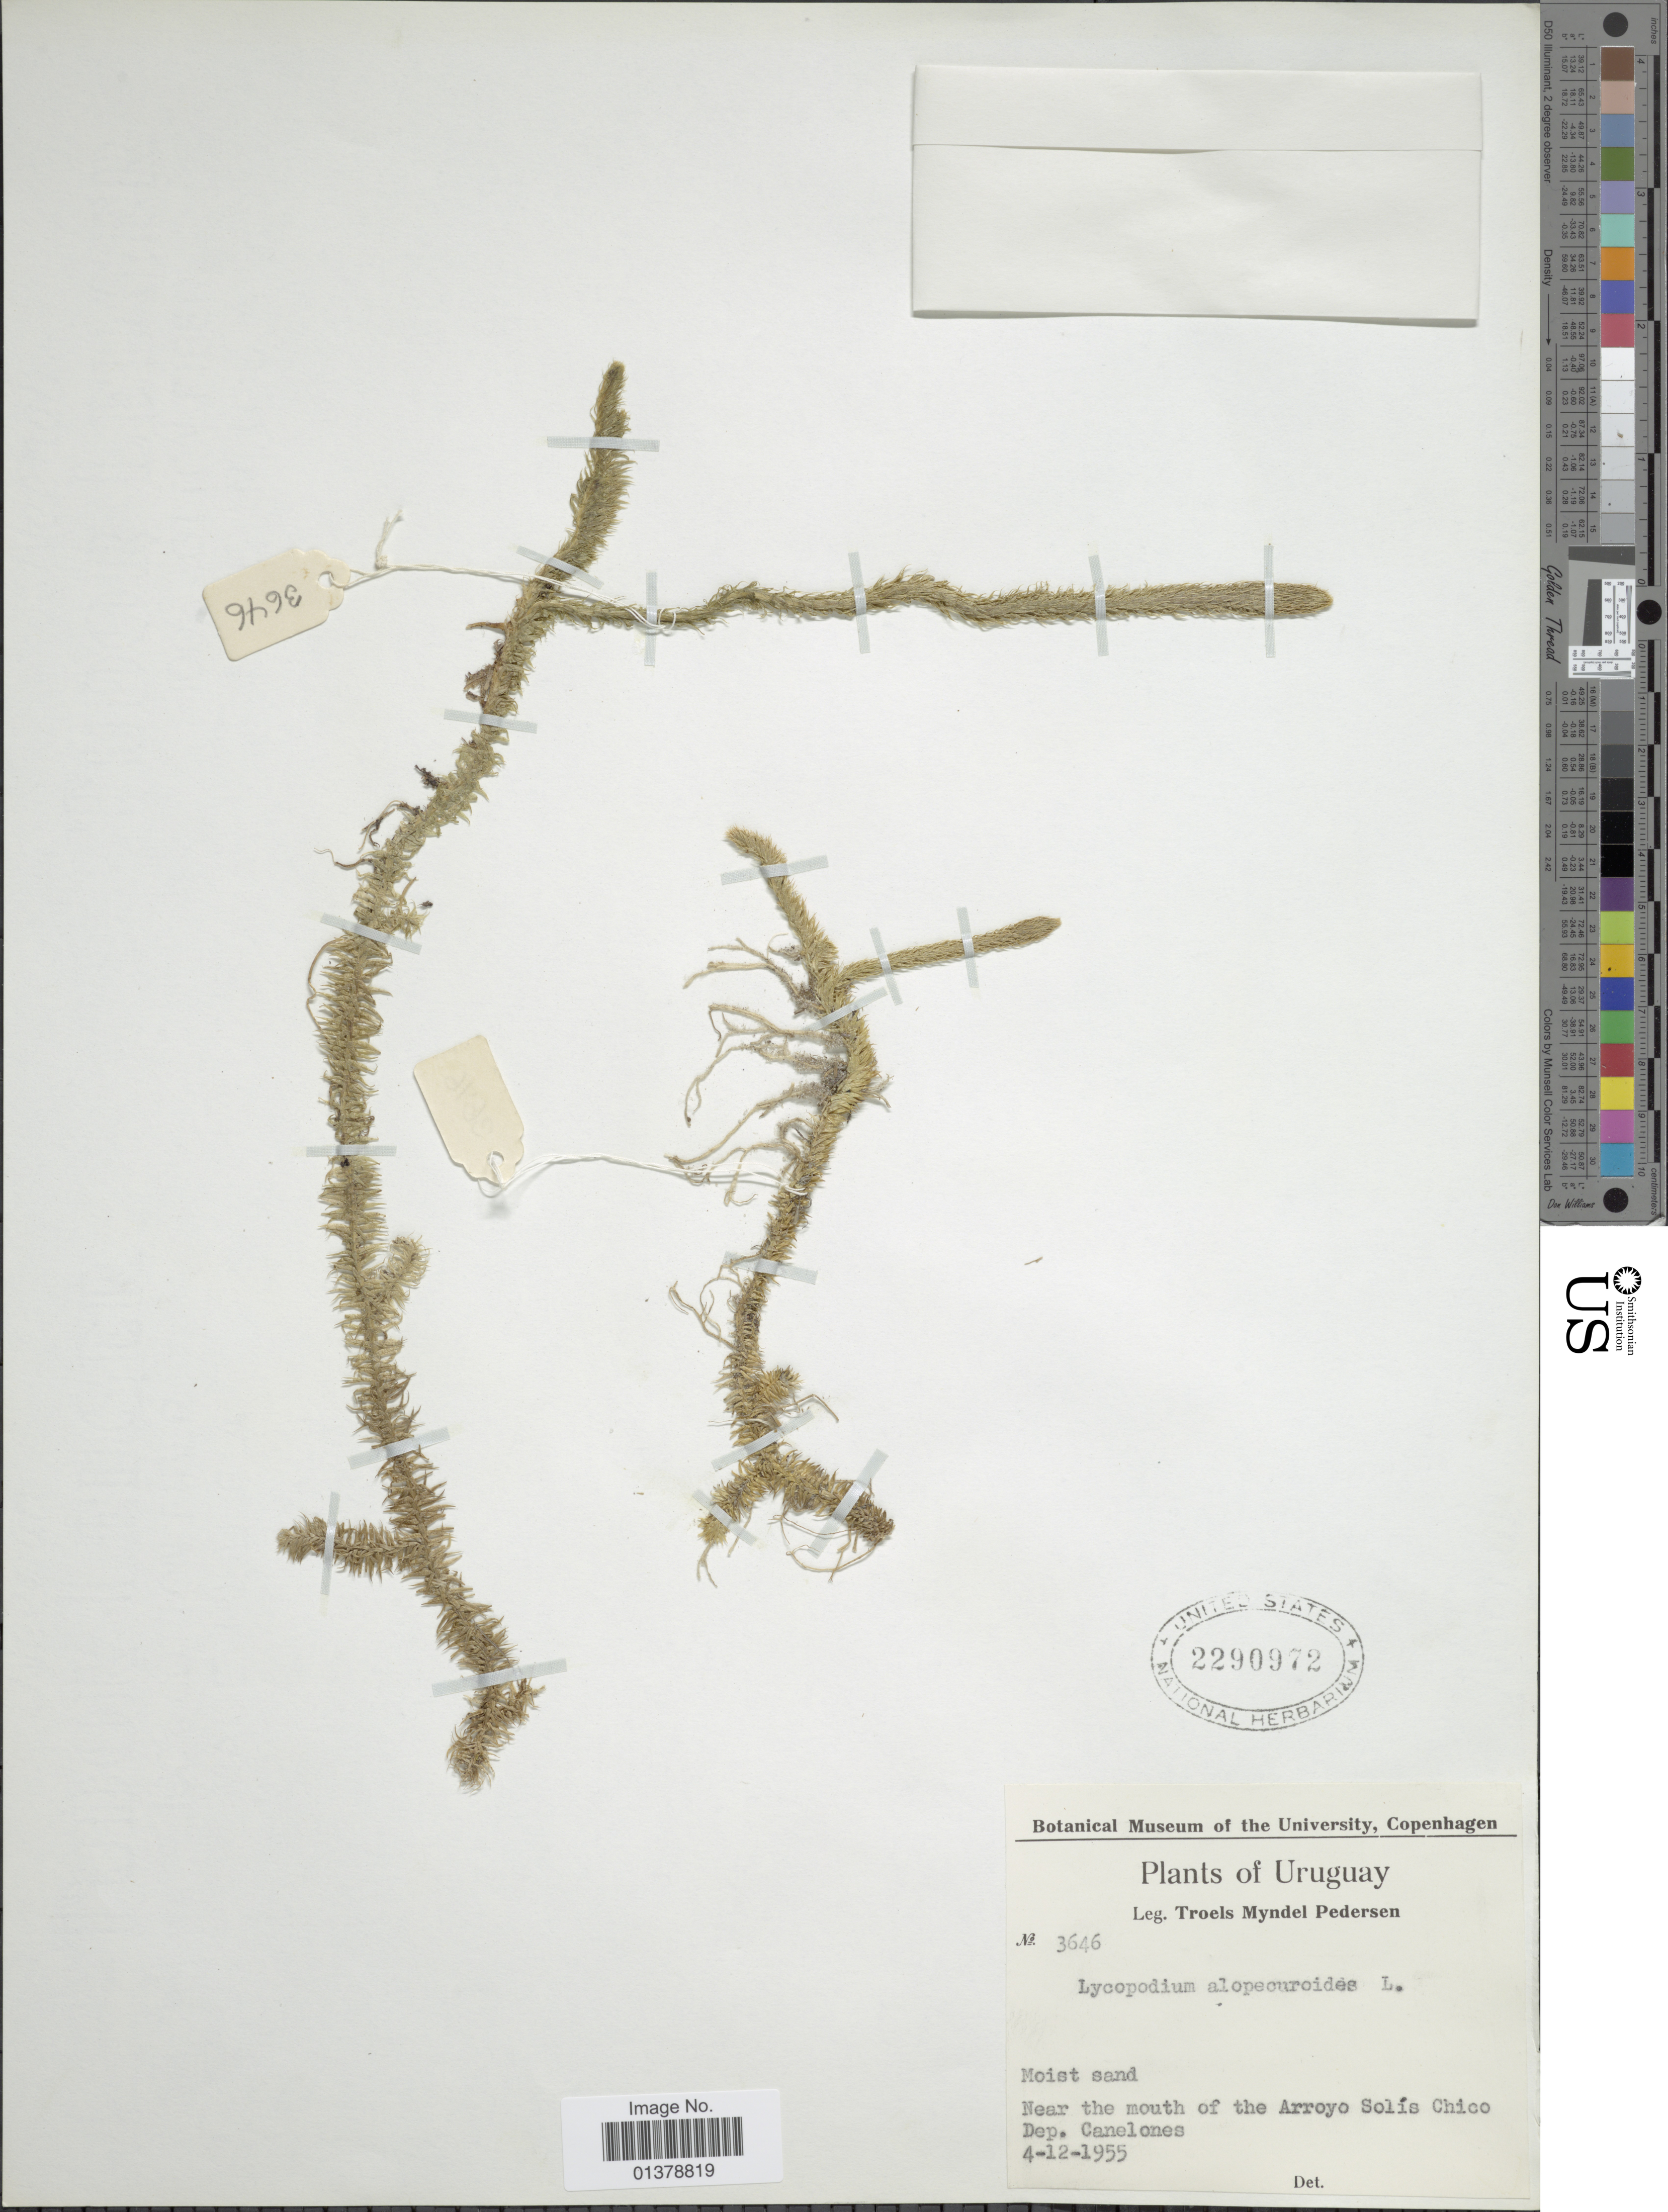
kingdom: Plantae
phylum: Tracheophyta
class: Lycopodiopsida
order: Lycopodiales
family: Lycopodiaceae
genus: Lycopodiella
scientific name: Lycopodiella alopecuroides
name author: (L.) Cranfill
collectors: T. Pederson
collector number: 3646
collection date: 1955-12-04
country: Uruguay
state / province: Canelones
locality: Near the mouth of the Arroyo Solis Chico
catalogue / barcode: US 2290972